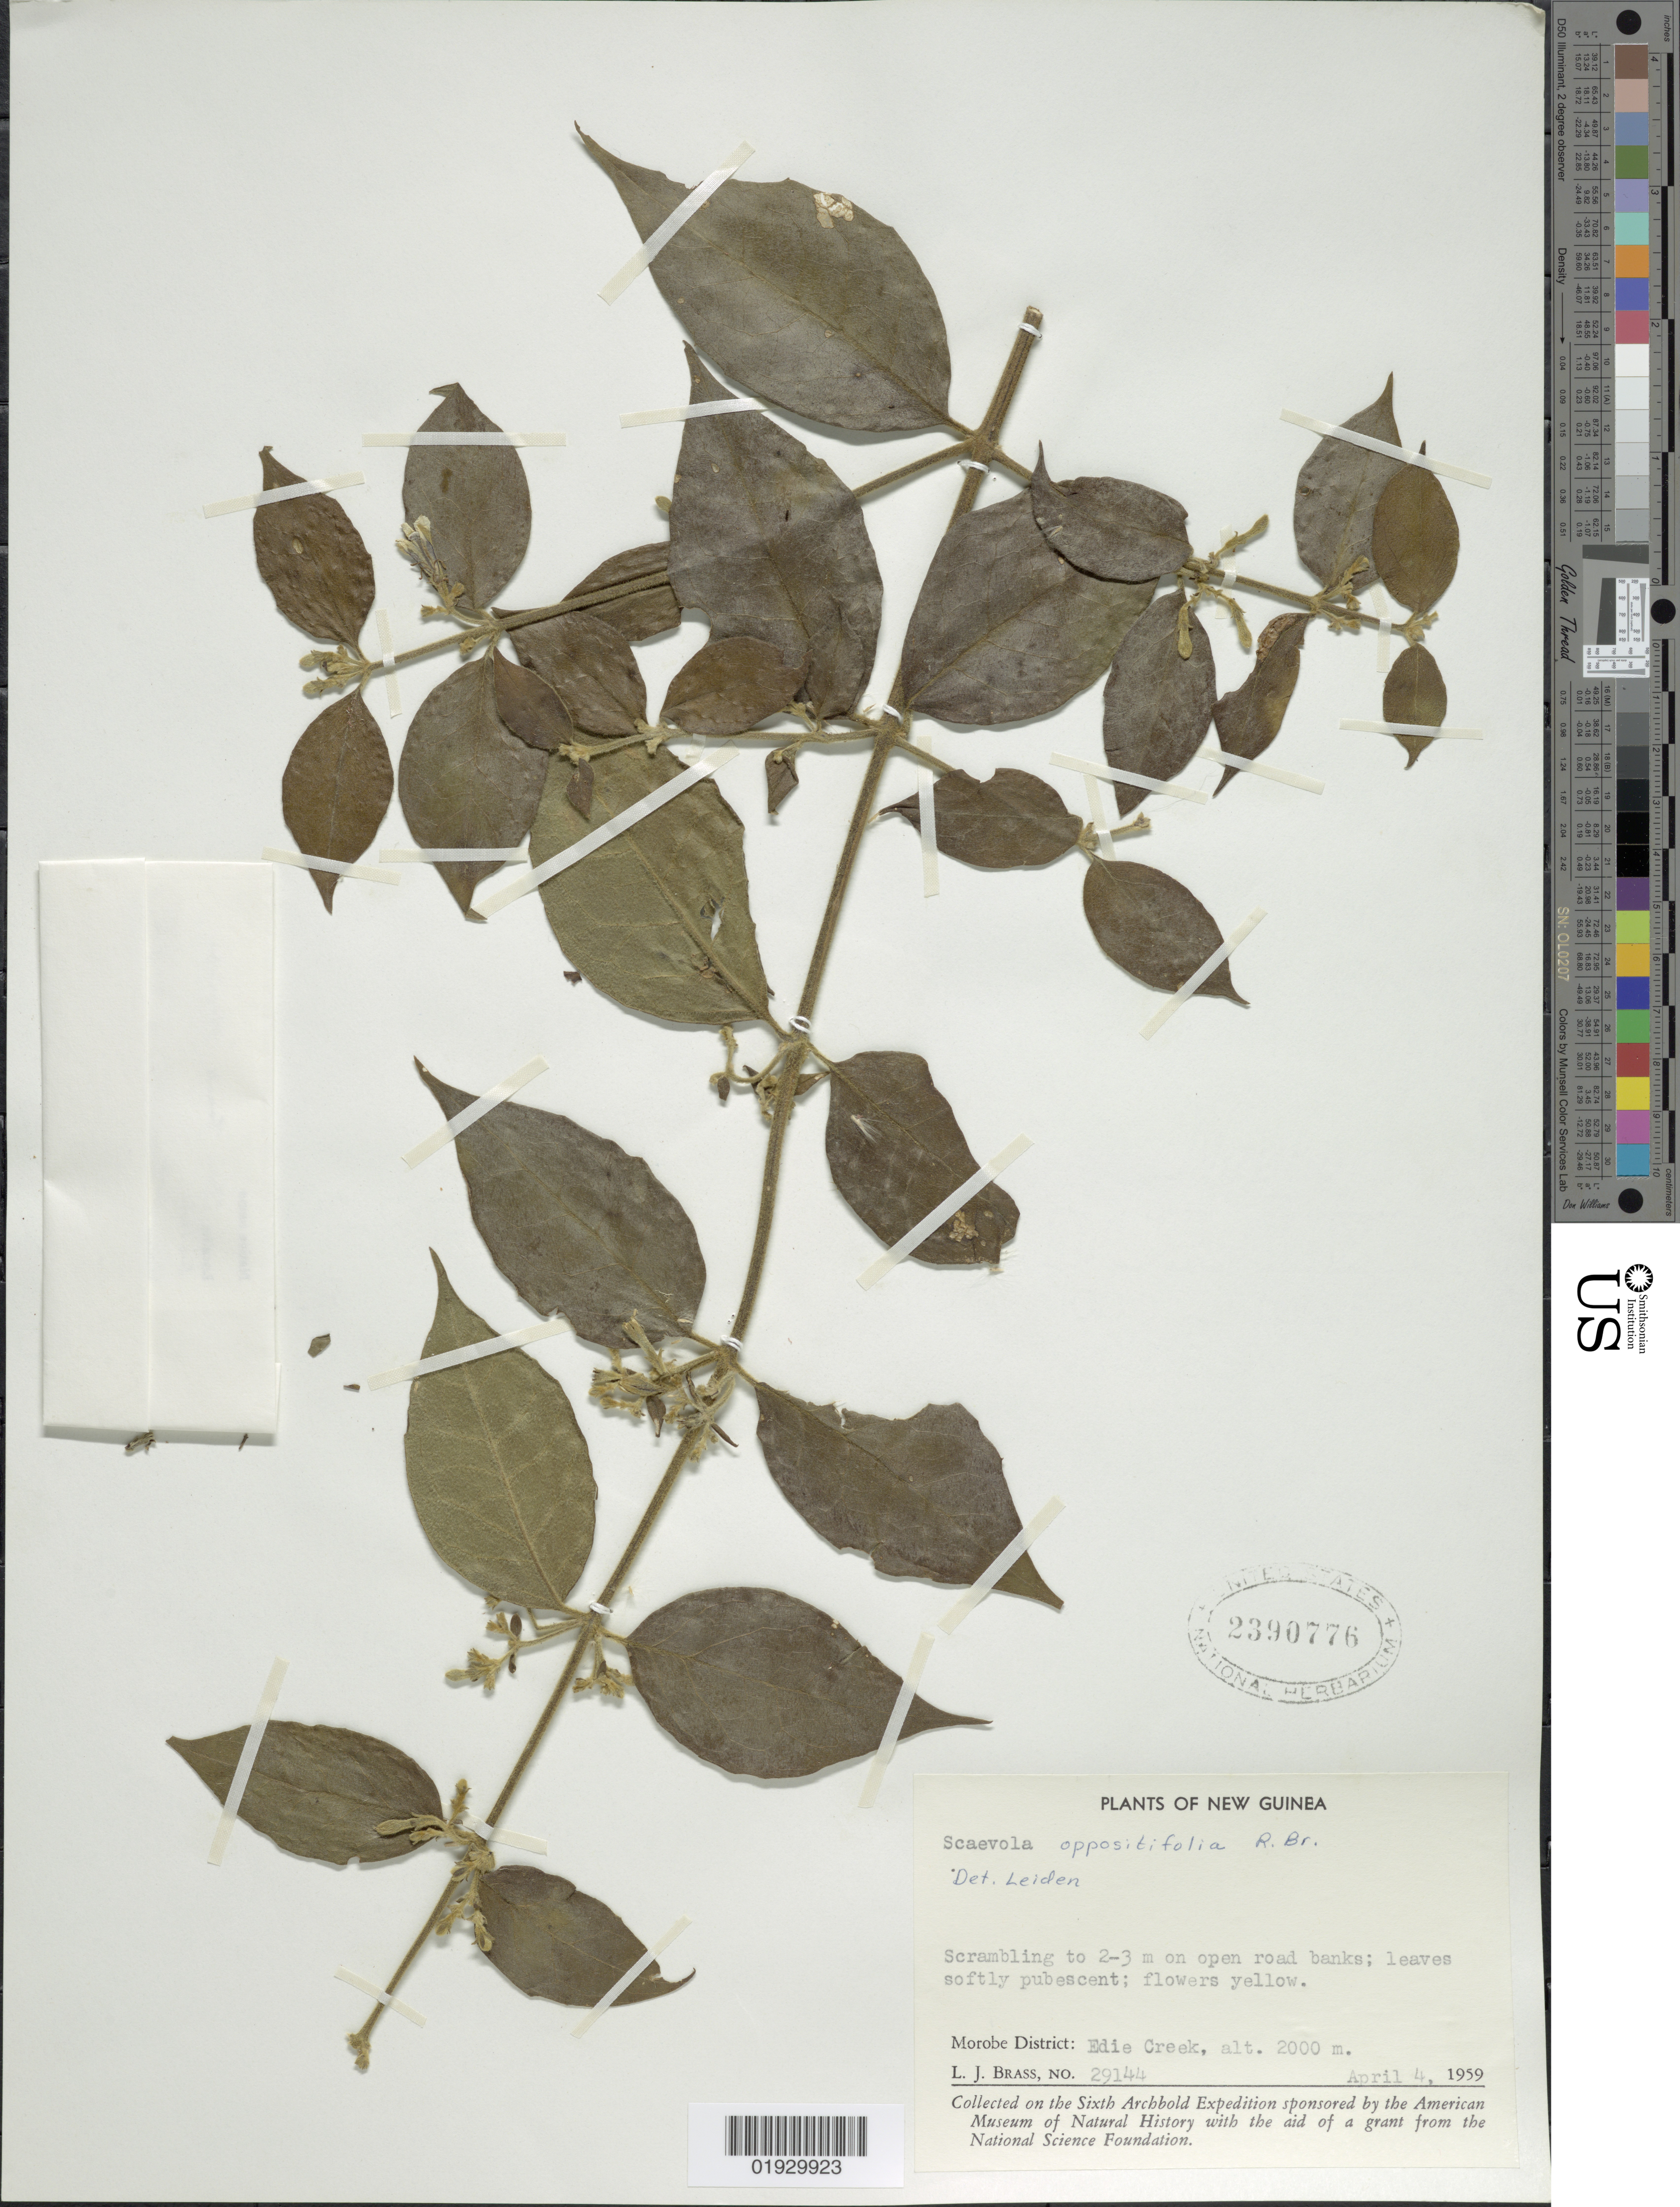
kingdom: Plantae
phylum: Tracheophyta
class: Magnoliopsida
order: Asterales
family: Goodeniaceae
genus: Scaevola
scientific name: Scaevola oppositifolia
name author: Roxb.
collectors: L. J. Brass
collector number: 29144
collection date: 1959-04-04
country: Papua New Guinea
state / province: Morobe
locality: Morobe District: Edie Creek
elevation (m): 2000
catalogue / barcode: US 2390776